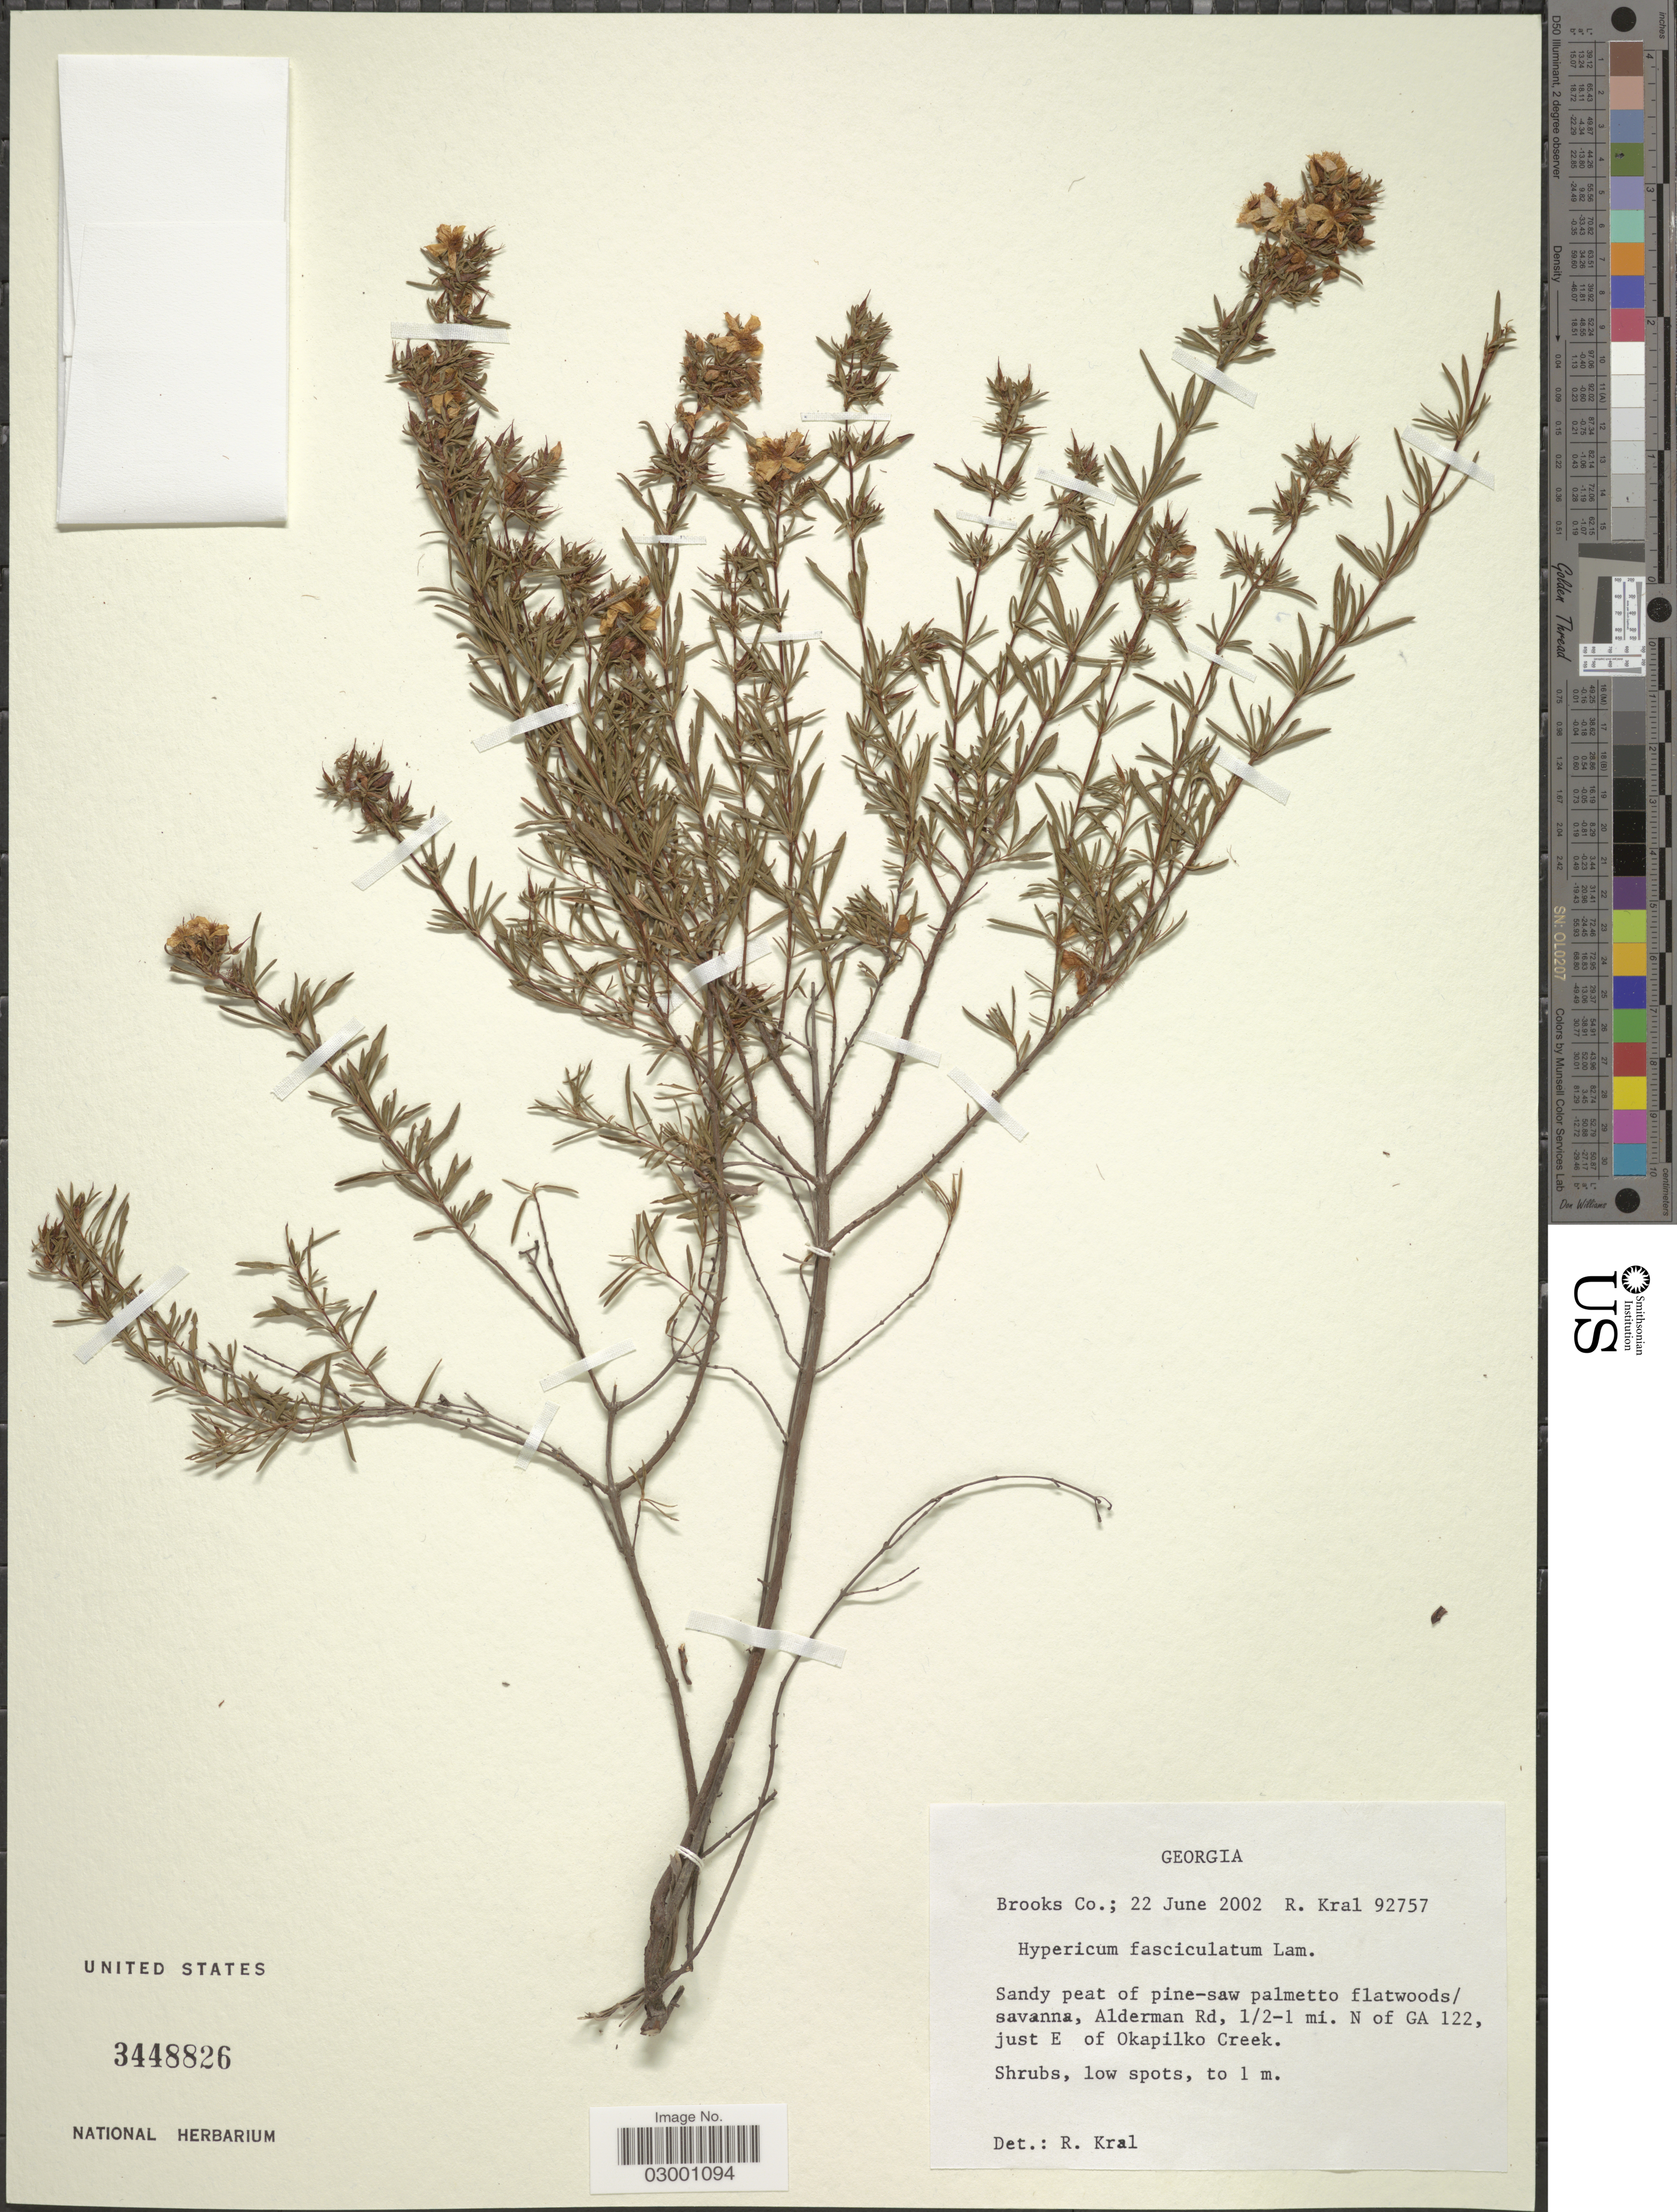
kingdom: Plantae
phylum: Tracheophyta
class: Magnoliopsida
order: Malpighiales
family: Hypericaceae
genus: Hypericum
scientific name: Hypericum fasciculatum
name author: Lam.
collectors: R. Kral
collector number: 92757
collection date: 2002-06-22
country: United States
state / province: Georgia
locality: Brooks Co., Alderman Rd, ½-1 mi. N of GA 122, just E of Okapilko Creek.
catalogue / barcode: US 3448826